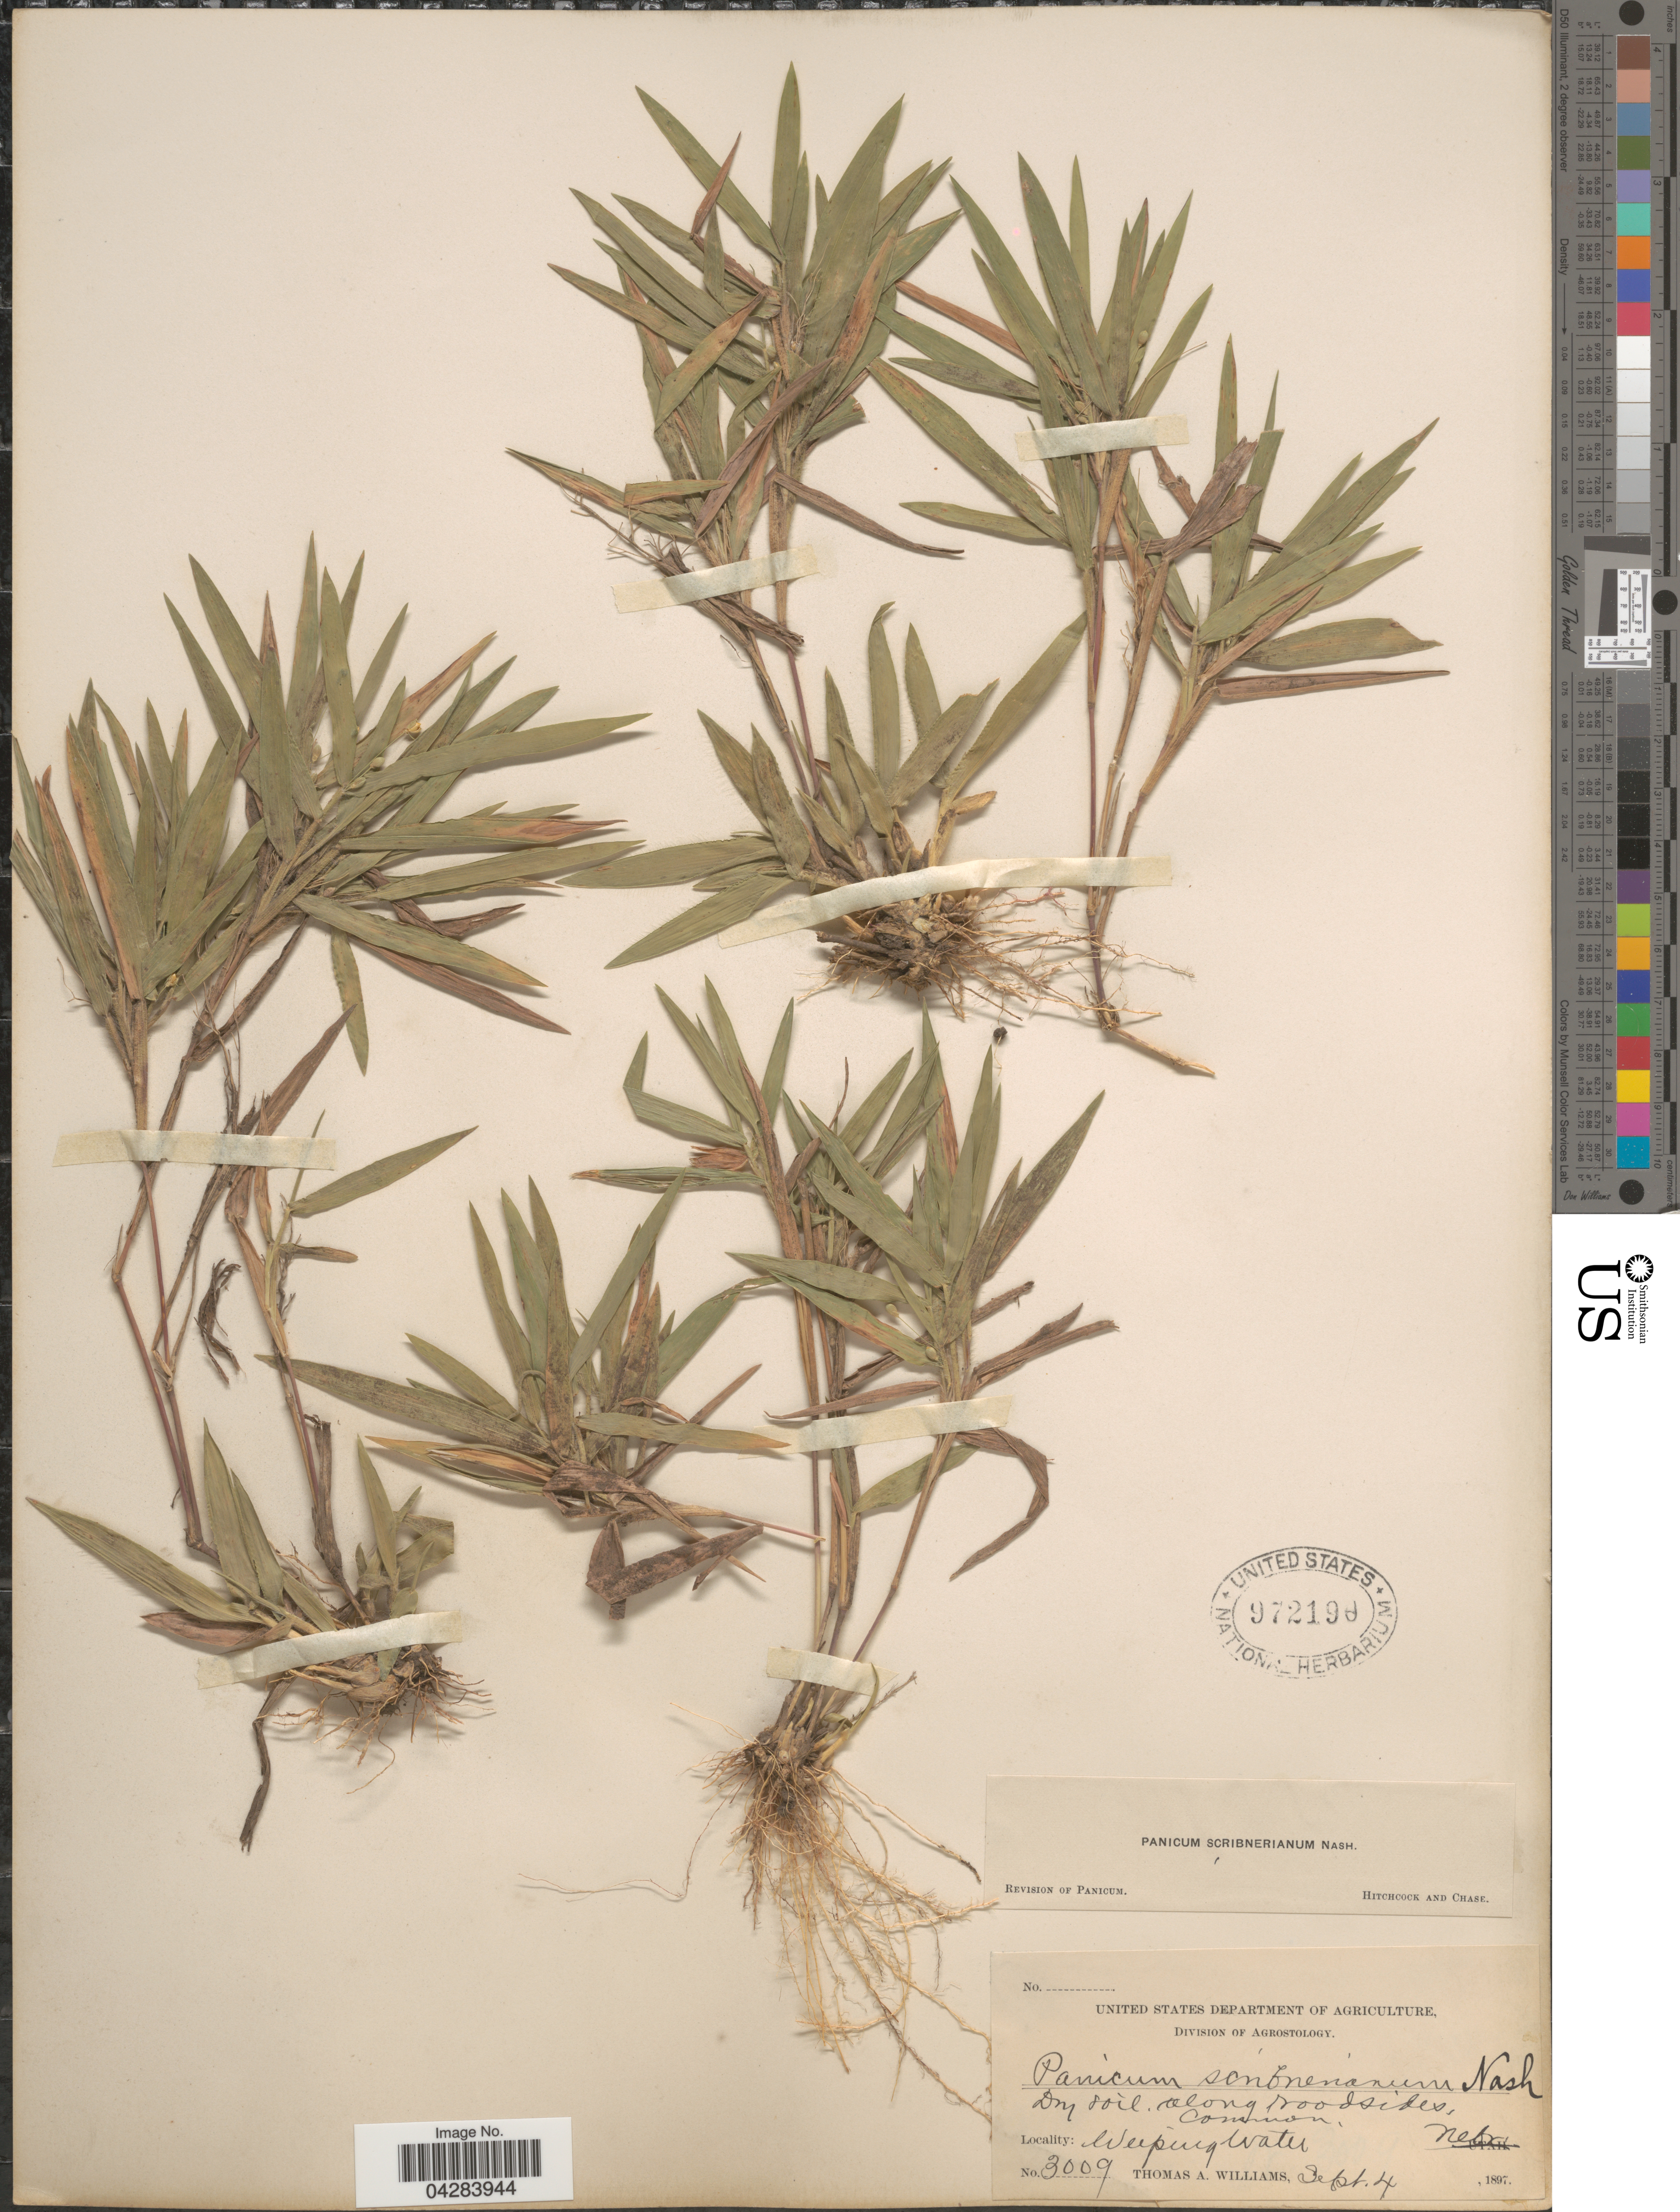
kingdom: Plantae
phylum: Tracheophyta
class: Liliopsida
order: Poales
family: Poaceae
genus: Dichanthelium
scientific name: Dichanthelium oligosanthes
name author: (Schult.) Gould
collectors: T. A. Williams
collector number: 3009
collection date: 1897-09-04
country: United States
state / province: Nebraska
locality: Dry soil, along roadsides, common. Weeping Water.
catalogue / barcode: US 972190